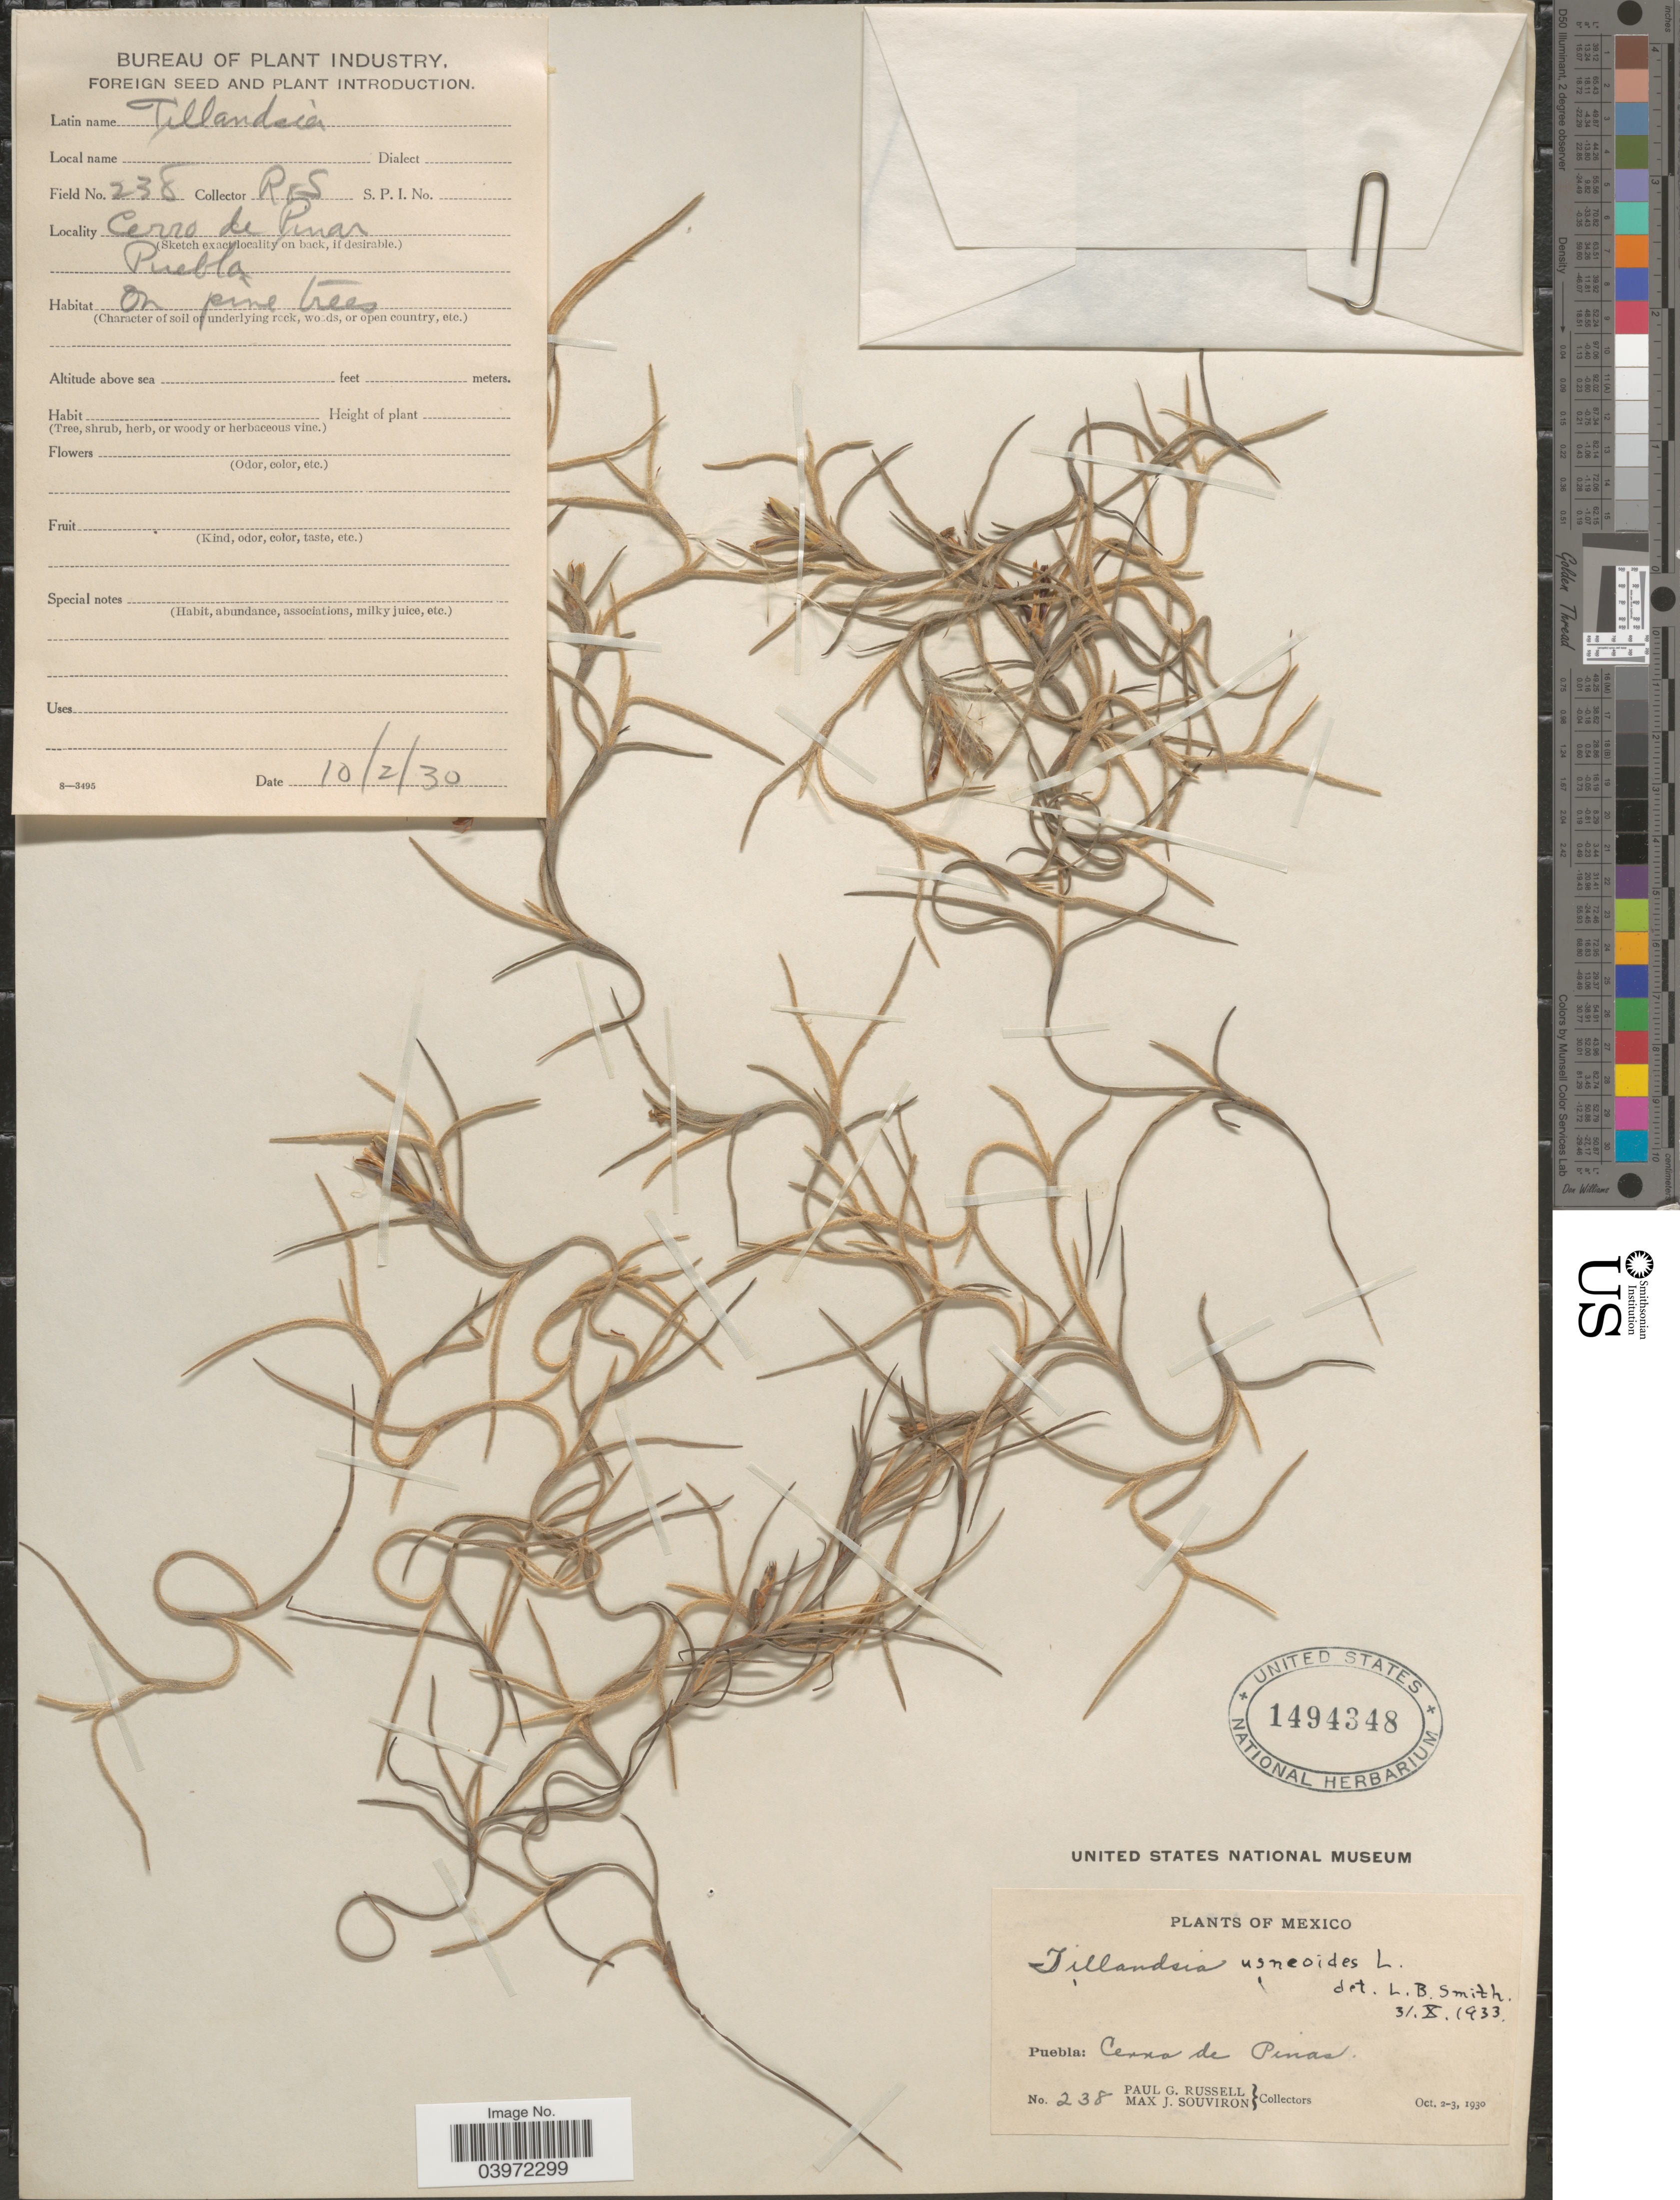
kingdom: Plantae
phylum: Tracheophyta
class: Liliopsida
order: Poales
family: Bromeliaceae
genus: Tillandsia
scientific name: Tillandsia usneoides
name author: (L.) L.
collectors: P. G. Russell & M. J. Souviron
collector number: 238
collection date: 1930-10-02/1930-10-03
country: Mexico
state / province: Puebla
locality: Cerro de Pinas.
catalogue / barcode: US 1494348